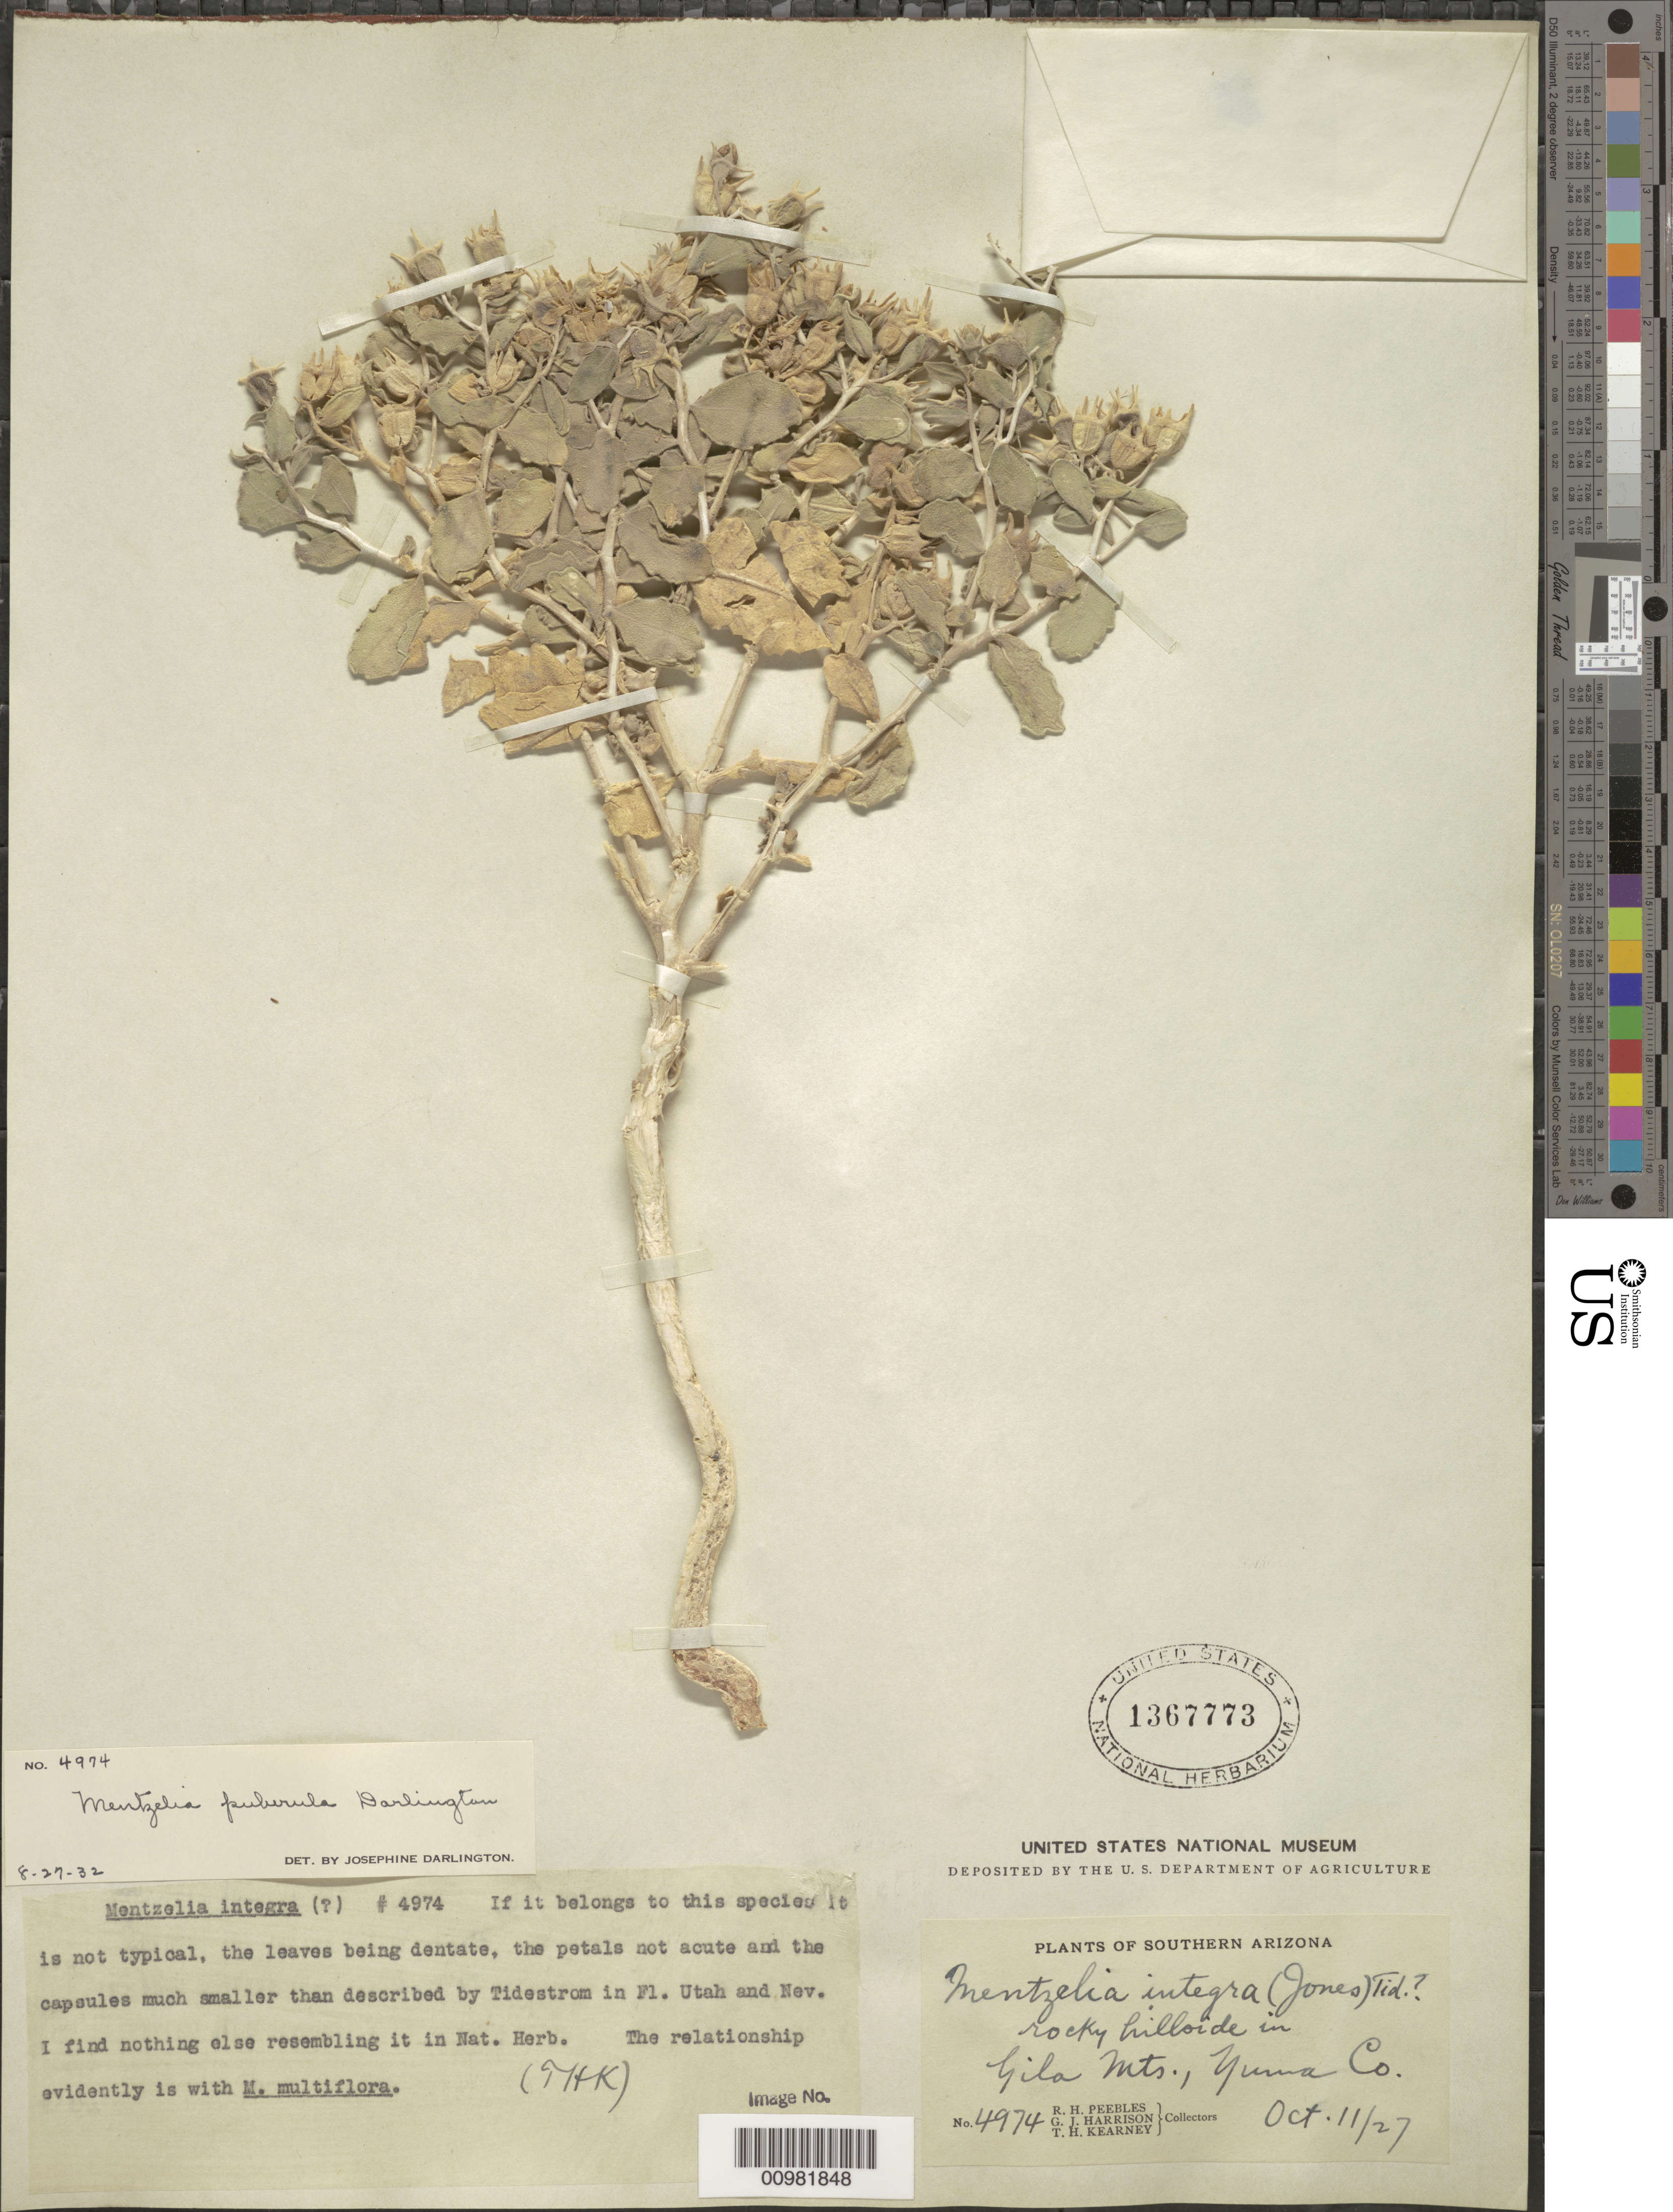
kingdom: Plantae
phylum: Tracheophyta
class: Magnoliopsida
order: Cornales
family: Loasaceae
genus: Mentzelia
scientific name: Mentzelia puberula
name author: J. Darl.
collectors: R. H. Peebles & G. J. Harrison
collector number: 4974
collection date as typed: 11 Oct 1927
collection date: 1927-10-11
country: United States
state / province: Arizona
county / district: Yuma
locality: Rocky hillside in Gila Mts.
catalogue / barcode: US 1367773